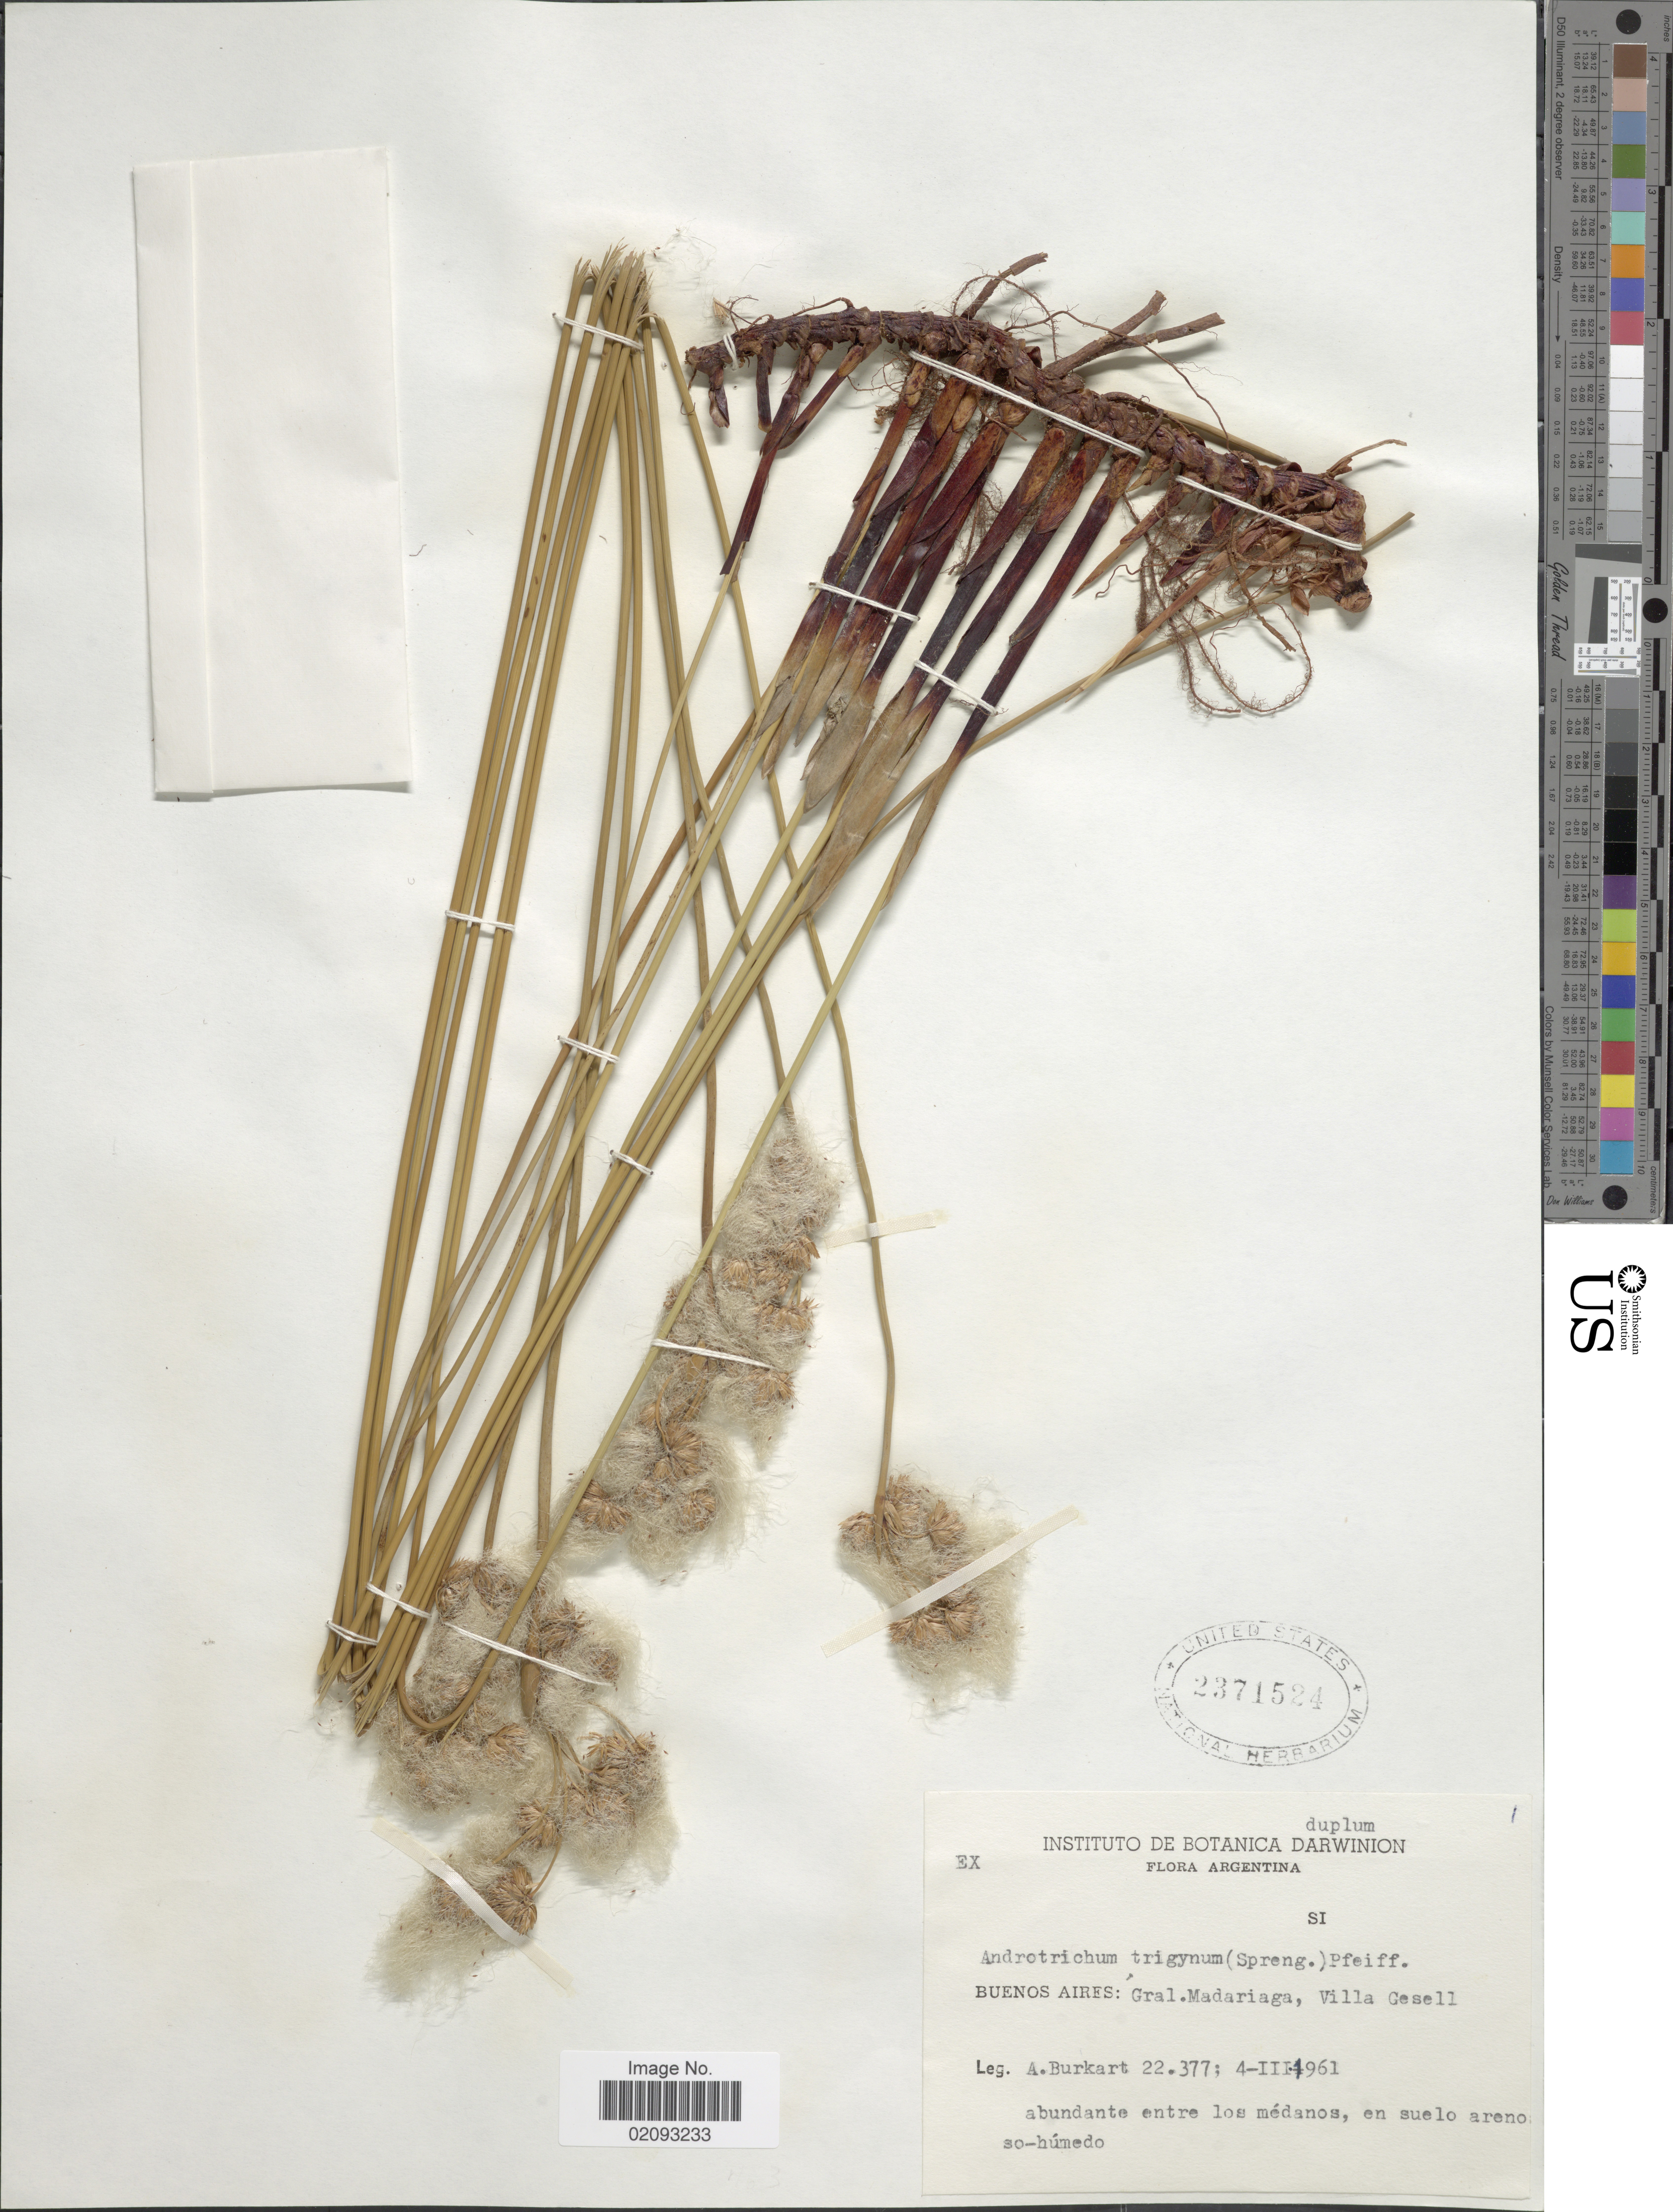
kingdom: Plantae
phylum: Tracheophyta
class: Liliopsida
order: Poales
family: Cyperaceae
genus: Cyperus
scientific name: Cyperus trigynus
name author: Spreng.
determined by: Strong, Mark T., (BOT), Smithsonian Institution - National Museum of Natural History (UNITED STATES)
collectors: A. E. Burkart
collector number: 22377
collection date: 1961-03-04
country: Argentina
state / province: Buenos Aires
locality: Gral. Madariaga, Villa Gesell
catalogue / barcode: US 2371524